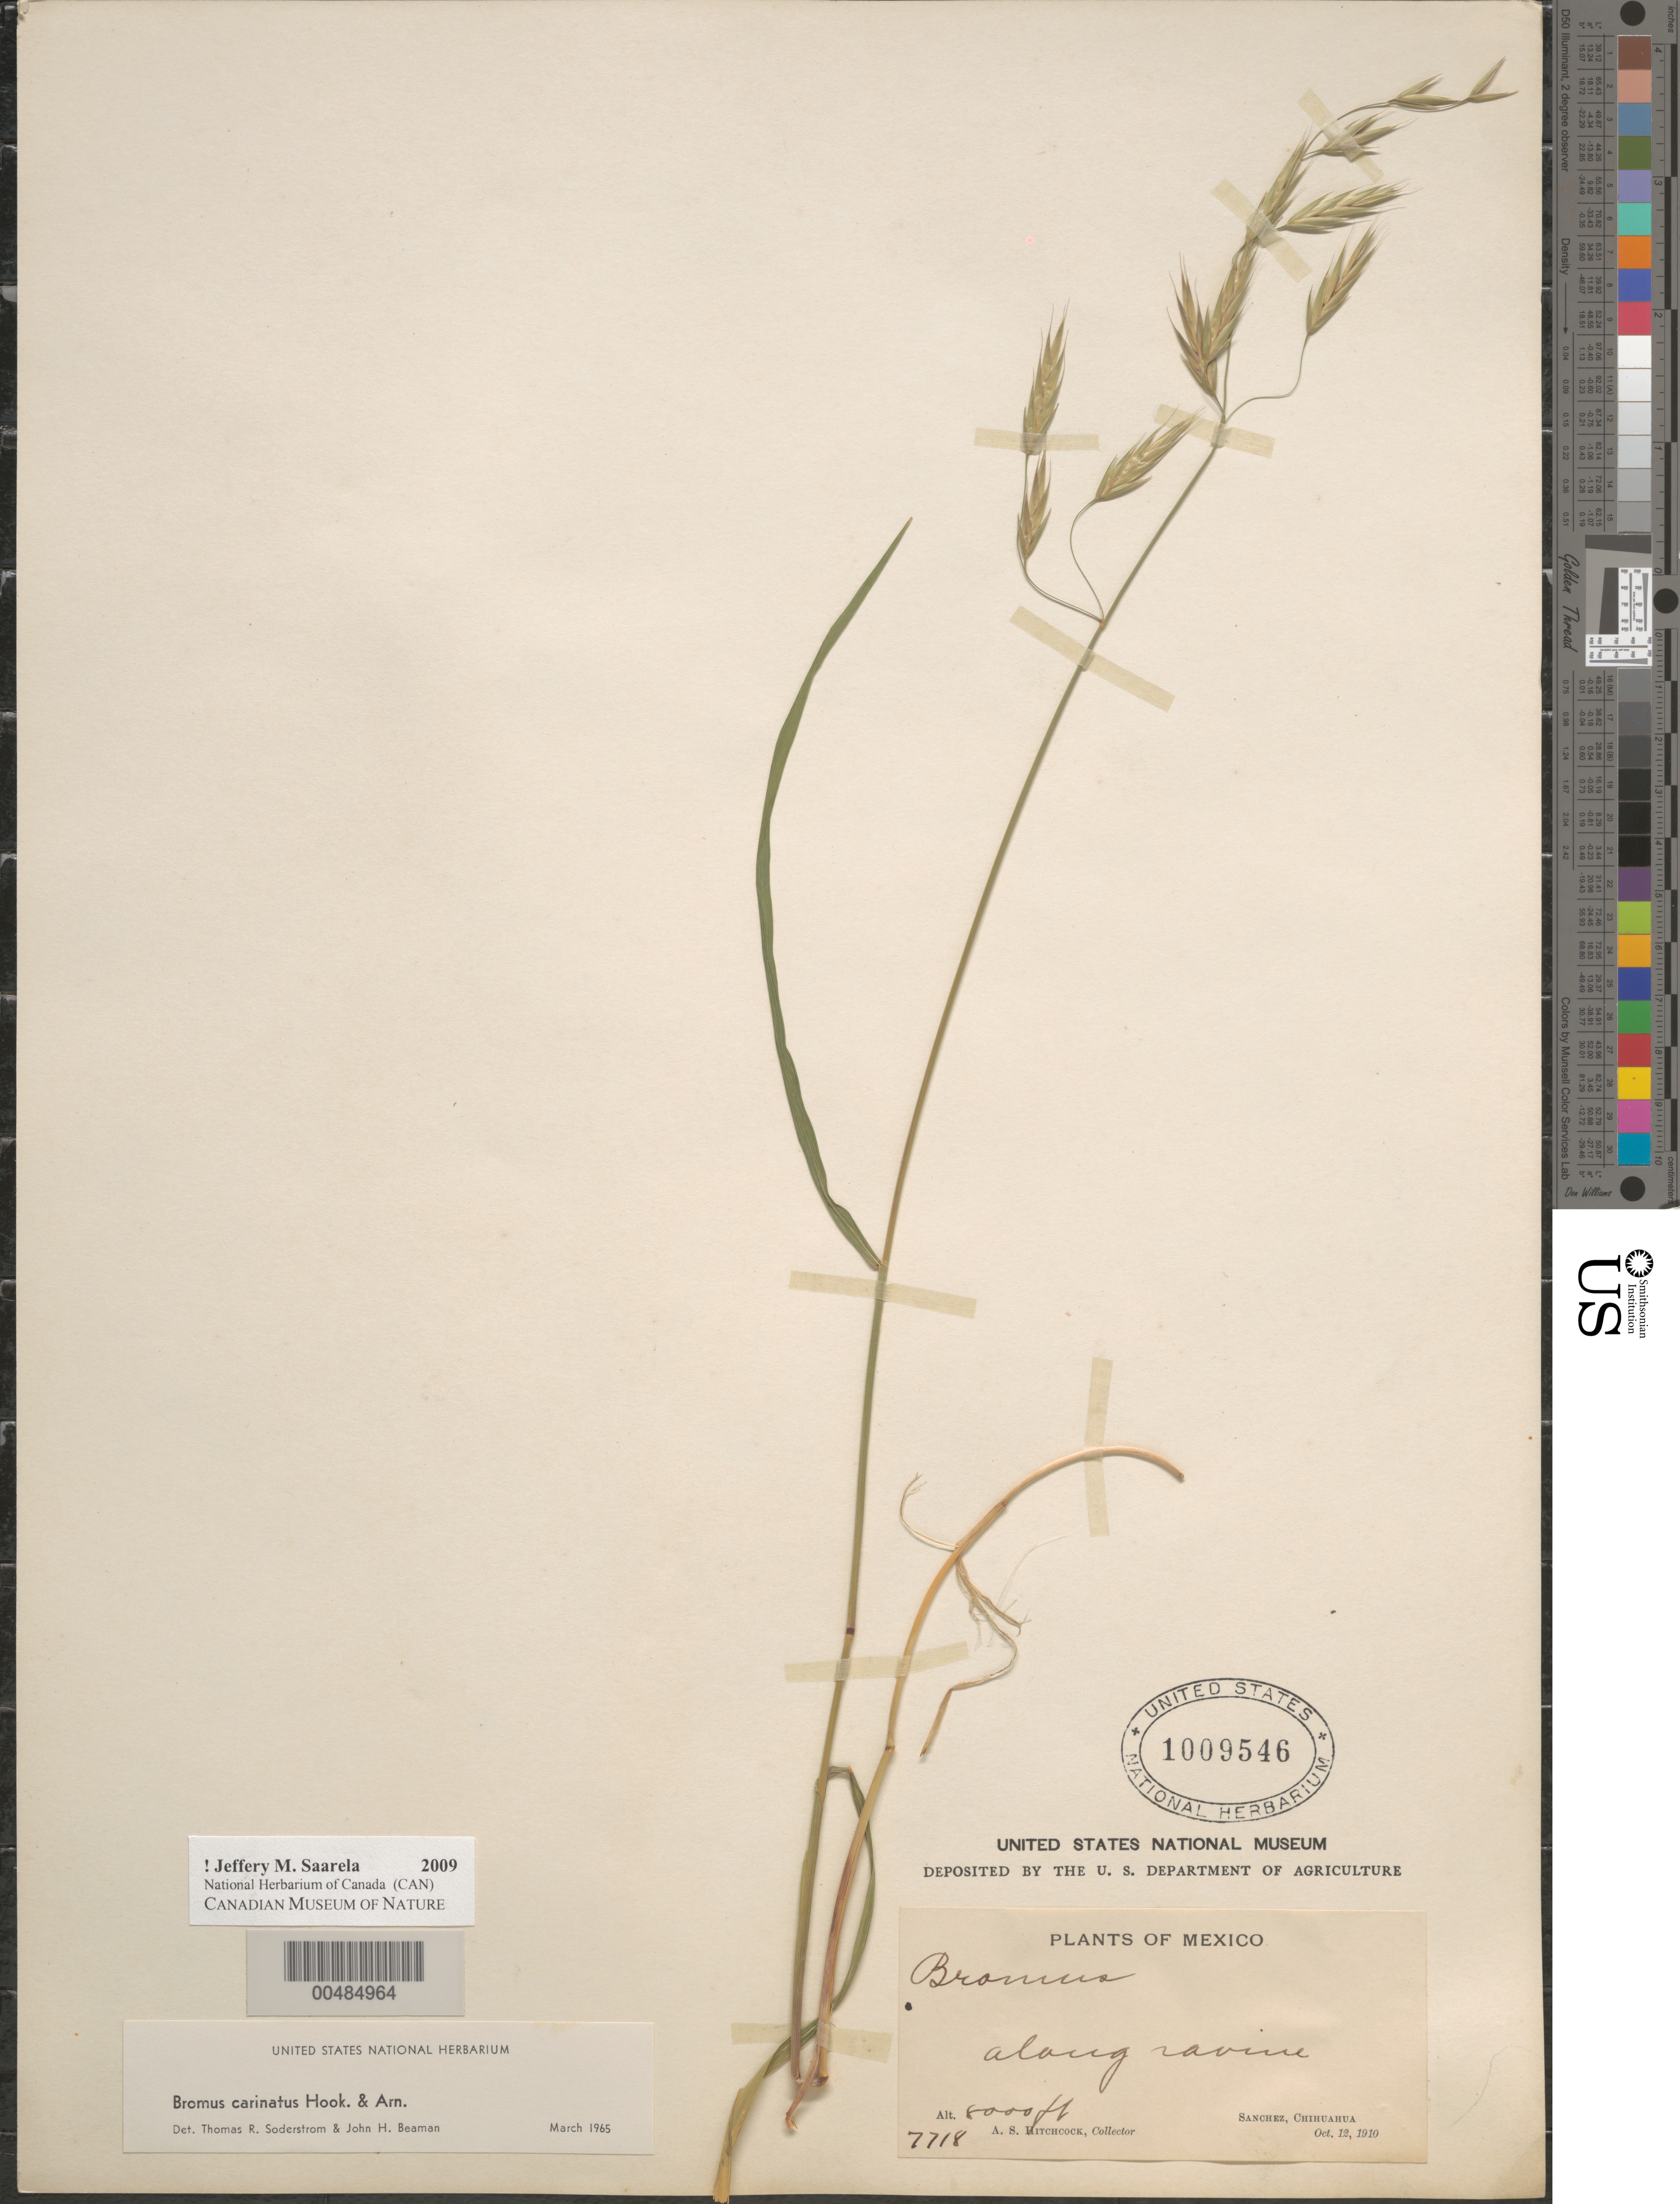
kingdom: Plantae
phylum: Tracheophyta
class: Liliopsida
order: Poales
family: Poaceae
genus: Bromus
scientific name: Bromus carinatus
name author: Hook. & Arn.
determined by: Soderstrom, T. R.; Beaman, J. H.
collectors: A. S. Hitchcock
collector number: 7718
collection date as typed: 12 Oct 1910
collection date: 1910-10-12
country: Mexico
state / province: Chihuahua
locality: Sanchez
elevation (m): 2438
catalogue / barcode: US 1009546